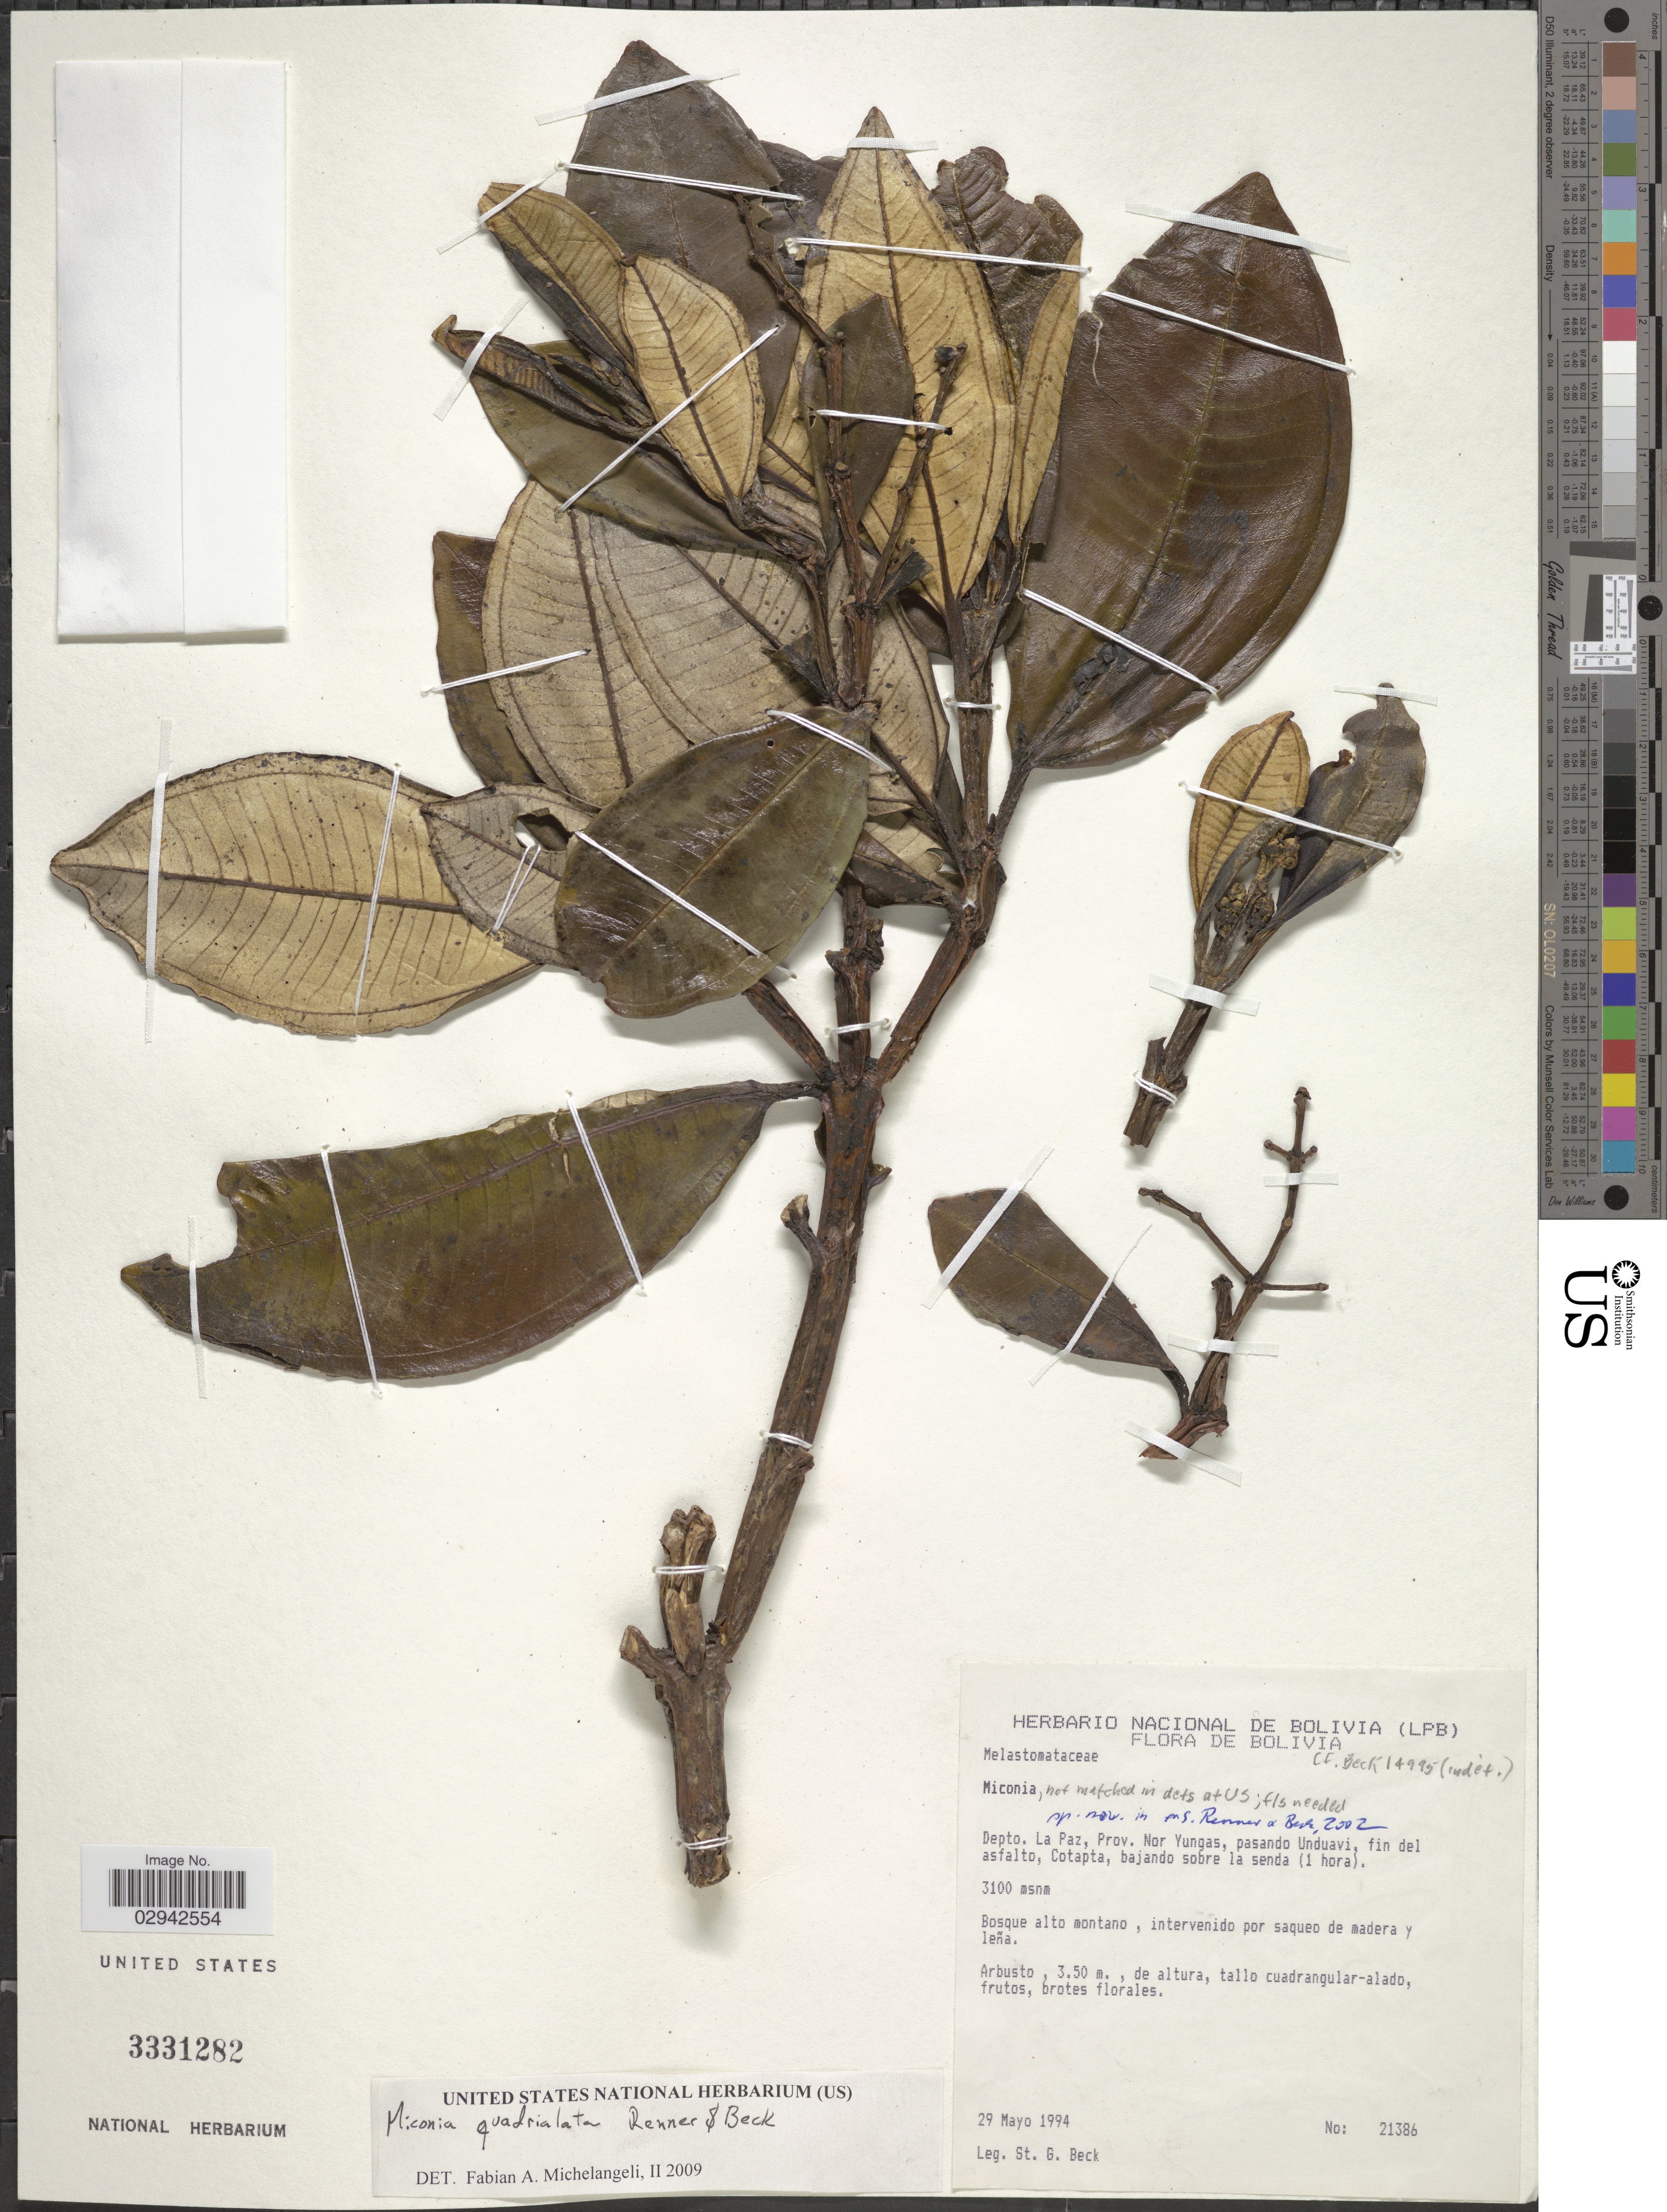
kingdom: Plantae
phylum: Tracheophyta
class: Magnoliopsida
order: Myrtales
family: Melastomataceae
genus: Miconia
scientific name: Miconia quadrialata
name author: S.S. Renner & S. Beck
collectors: S. G. Beck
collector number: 21386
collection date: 1994-05-29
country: Bolivia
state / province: La Paz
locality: Depto. La Paz, Prov. Nor Yungas, pasando Unduavi, fin del asfalto, Cotapta, bajando sobre la senda (1 hora).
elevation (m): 3100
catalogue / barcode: US 3331282